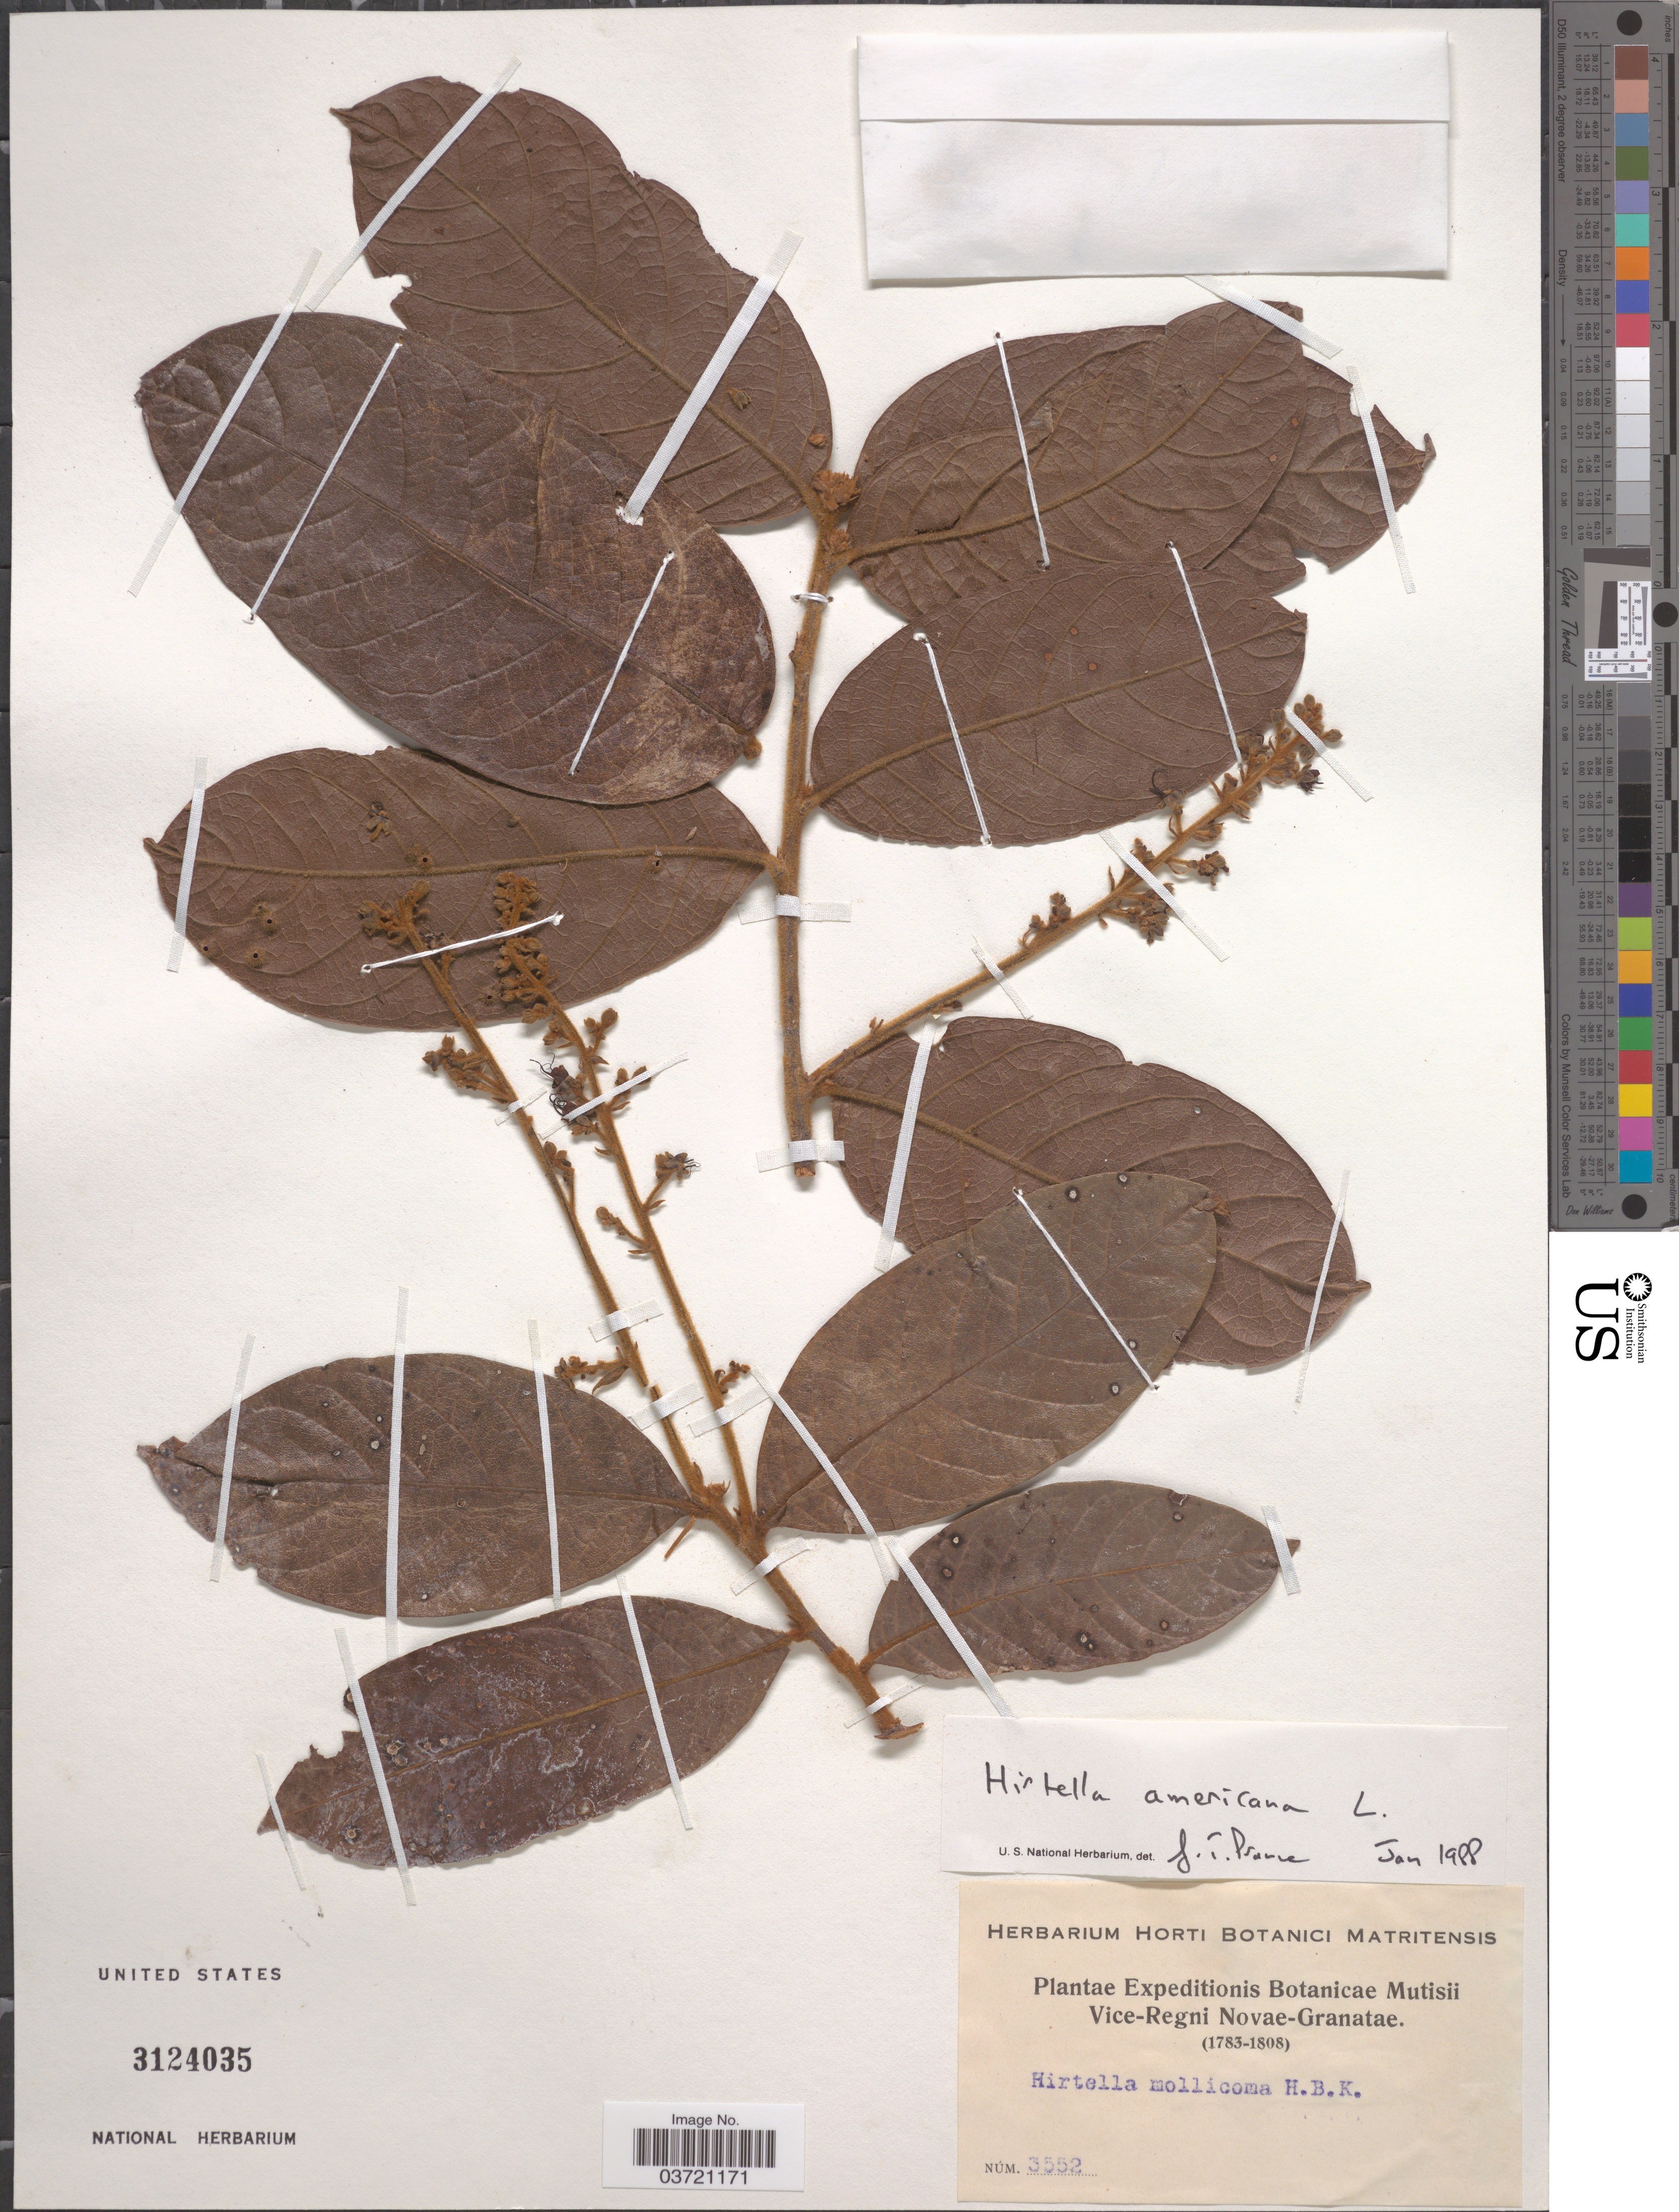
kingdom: Plantae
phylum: Tracheophyta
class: Magnoliopsida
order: Malpighiales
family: Chrysobalanaceae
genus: Hirtella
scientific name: Hirtella americana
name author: L.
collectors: ex herb. Horti Botanici Matritensis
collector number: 3552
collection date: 1783/1808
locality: Vice-Regni Novae-Granatae.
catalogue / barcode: US 3124035